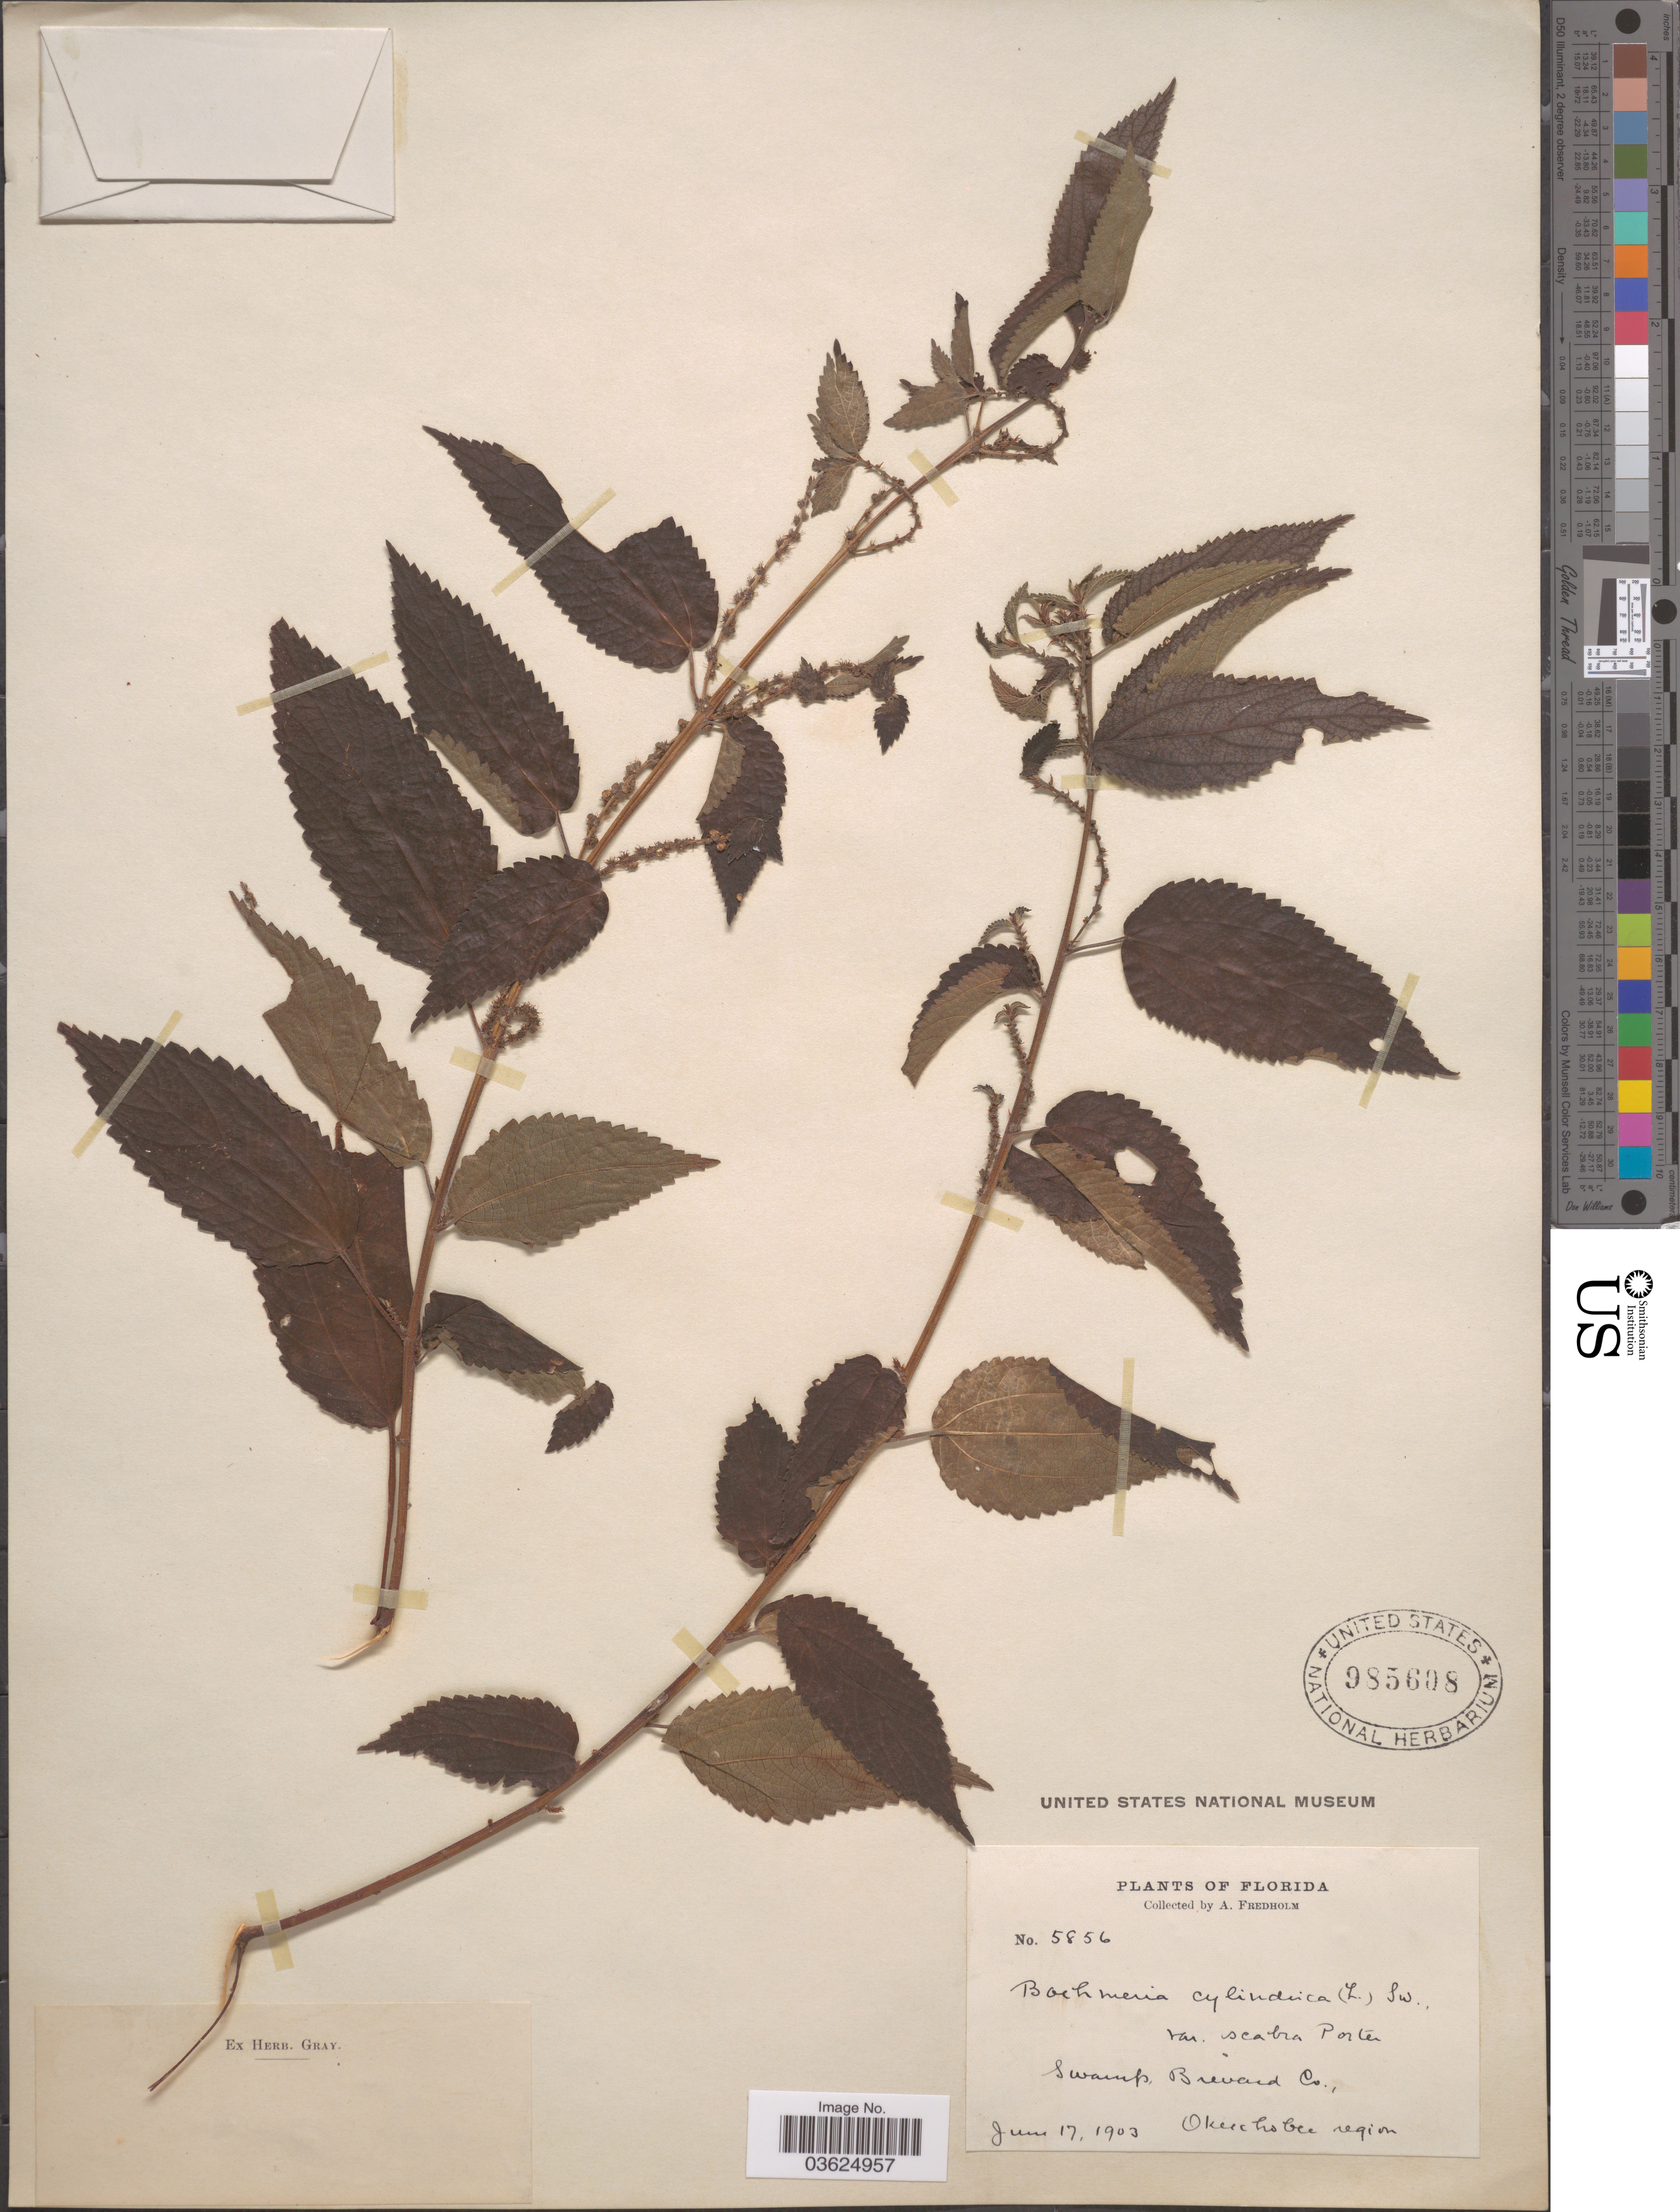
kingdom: Plantae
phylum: Tracheophyta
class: Magnoliopsida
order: Rosales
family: Urticaceae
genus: Boehmeria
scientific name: Boehmeria drummondiana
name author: Wedd.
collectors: A. Fredholm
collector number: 5856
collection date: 1903-06-17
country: United States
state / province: Florida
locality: Brevard Co., Okeechobee region.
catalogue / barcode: US 985608